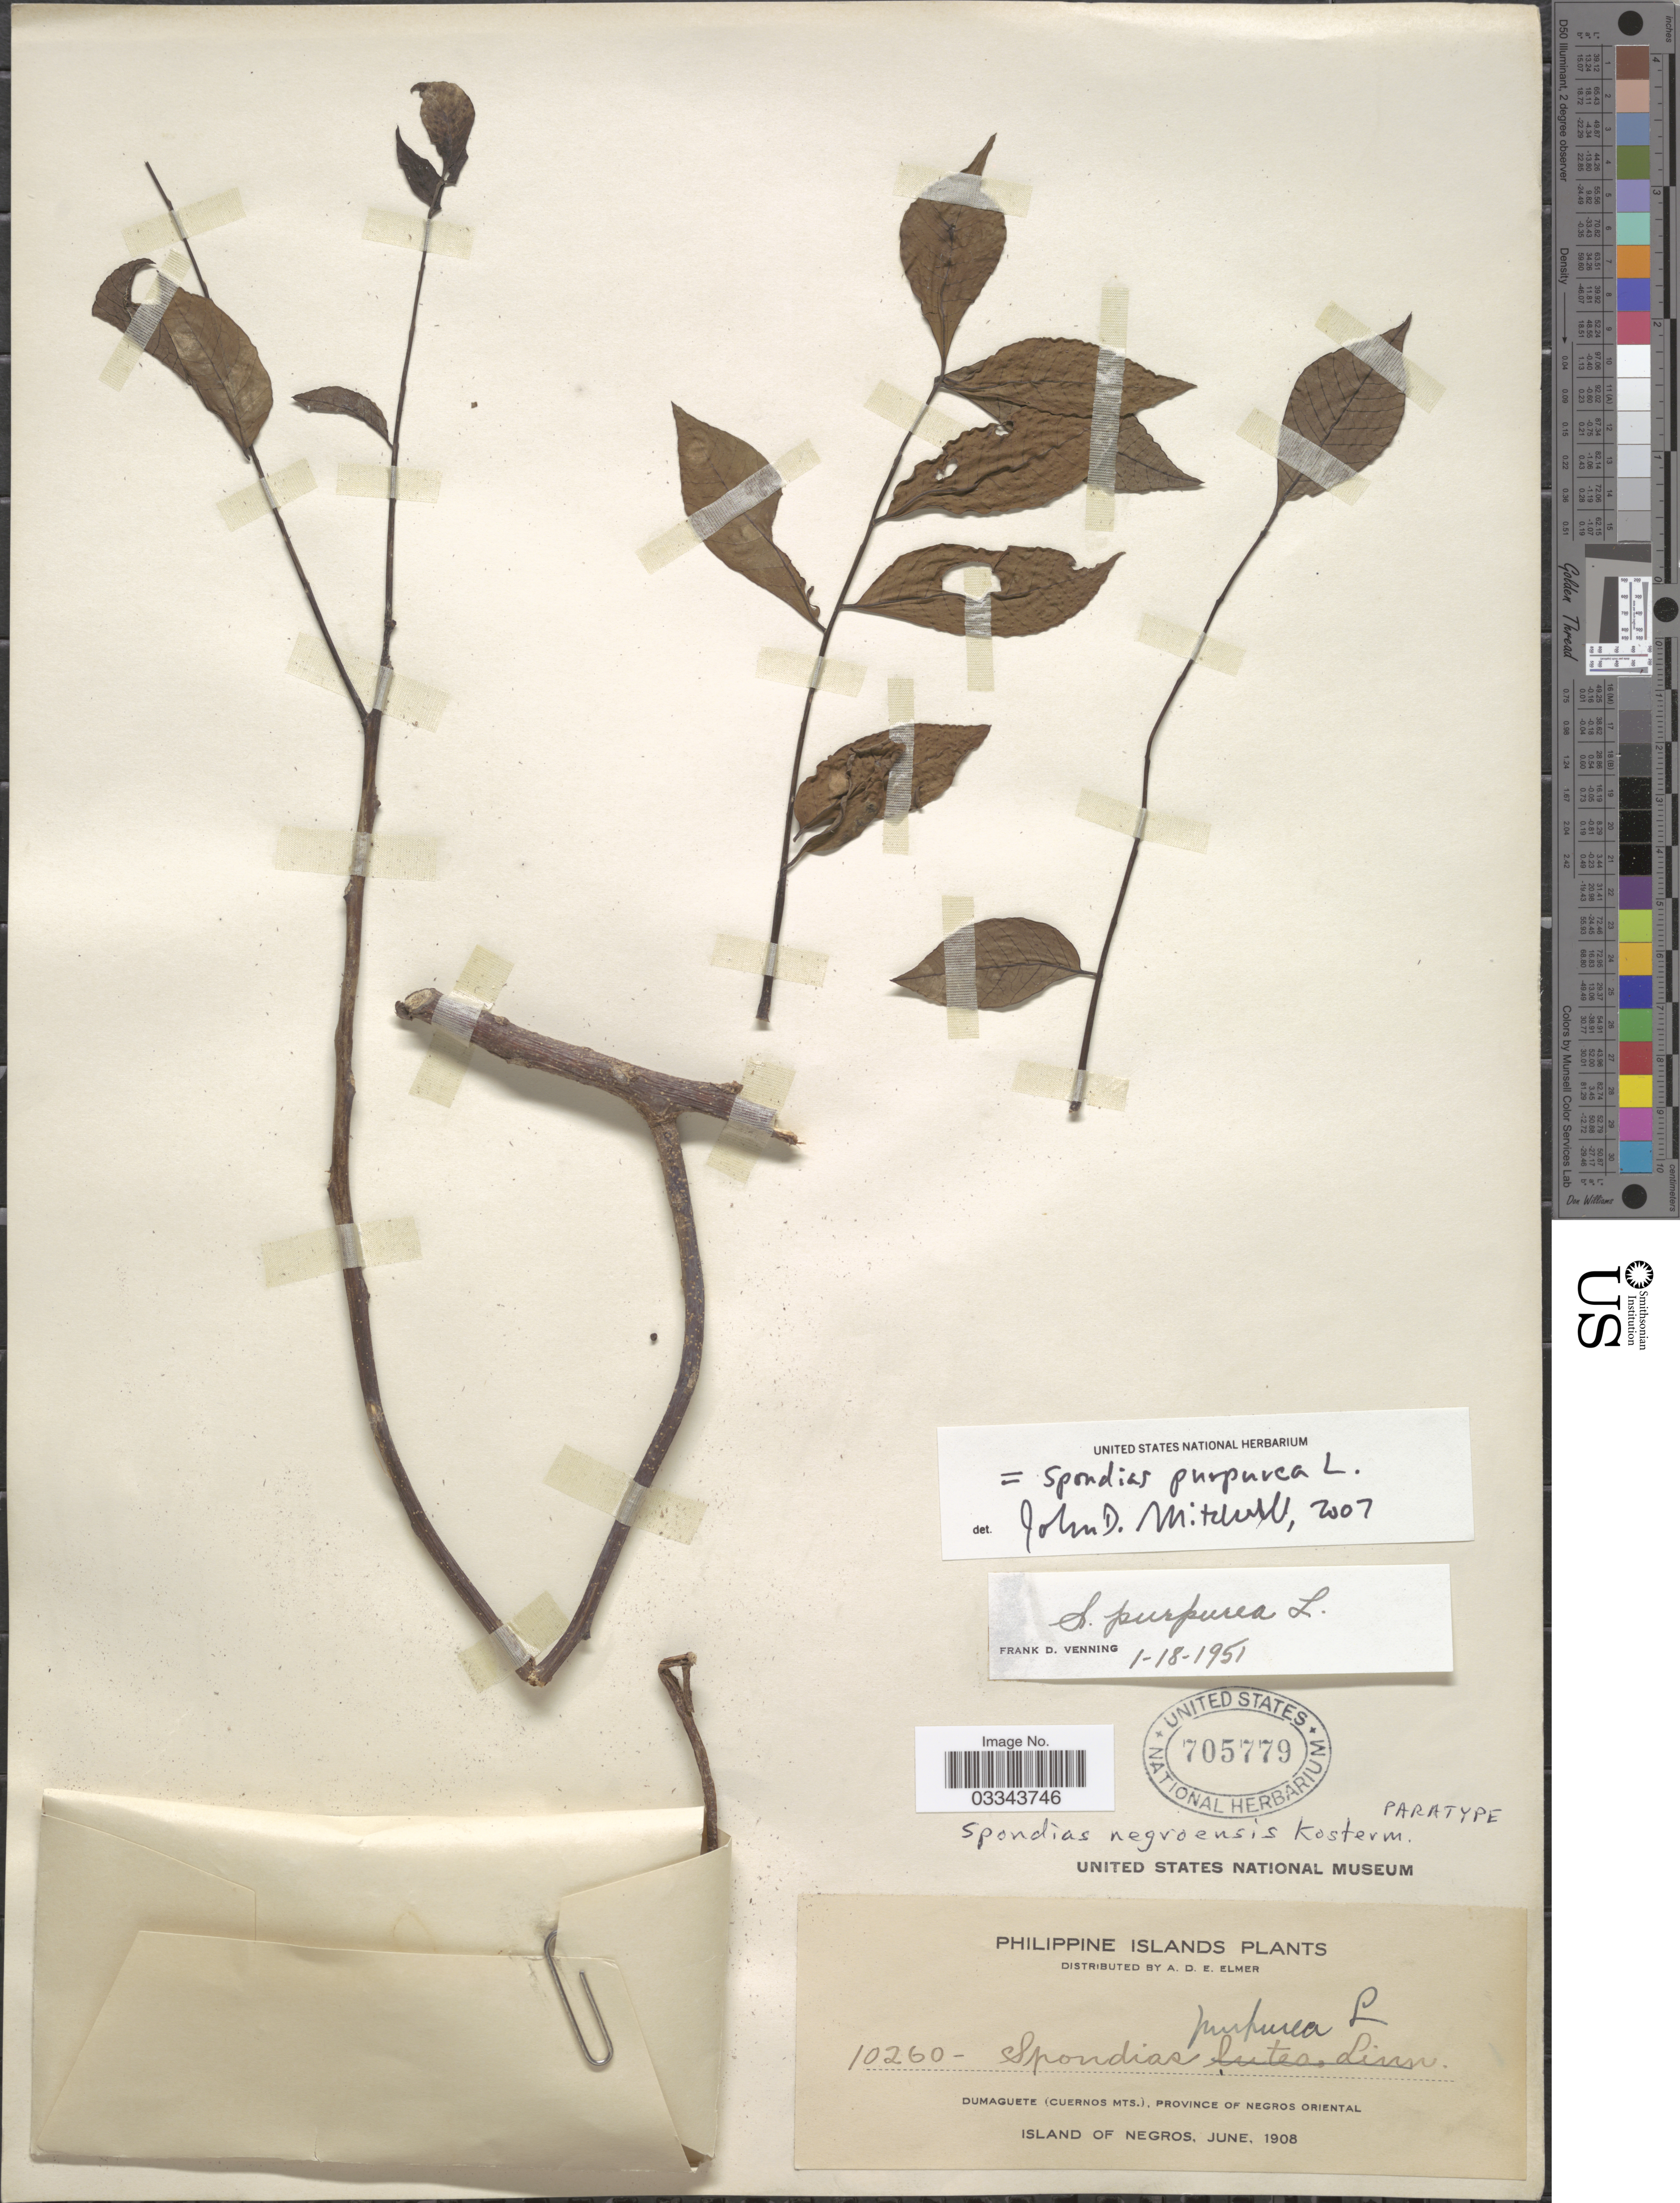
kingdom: Plantae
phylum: Tracheophyta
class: Magnoliopsida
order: Sapindales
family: Anacardiaceae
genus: Spondias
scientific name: Spondias purpurea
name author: L.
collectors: A. D. E. Elmer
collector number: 10260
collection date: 1908-06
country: Philippines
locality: Philippine Islands. Dumaguete (Cuernos Mts.), Province of Negros Oriental. Island of Negros.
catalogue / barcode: US 705779